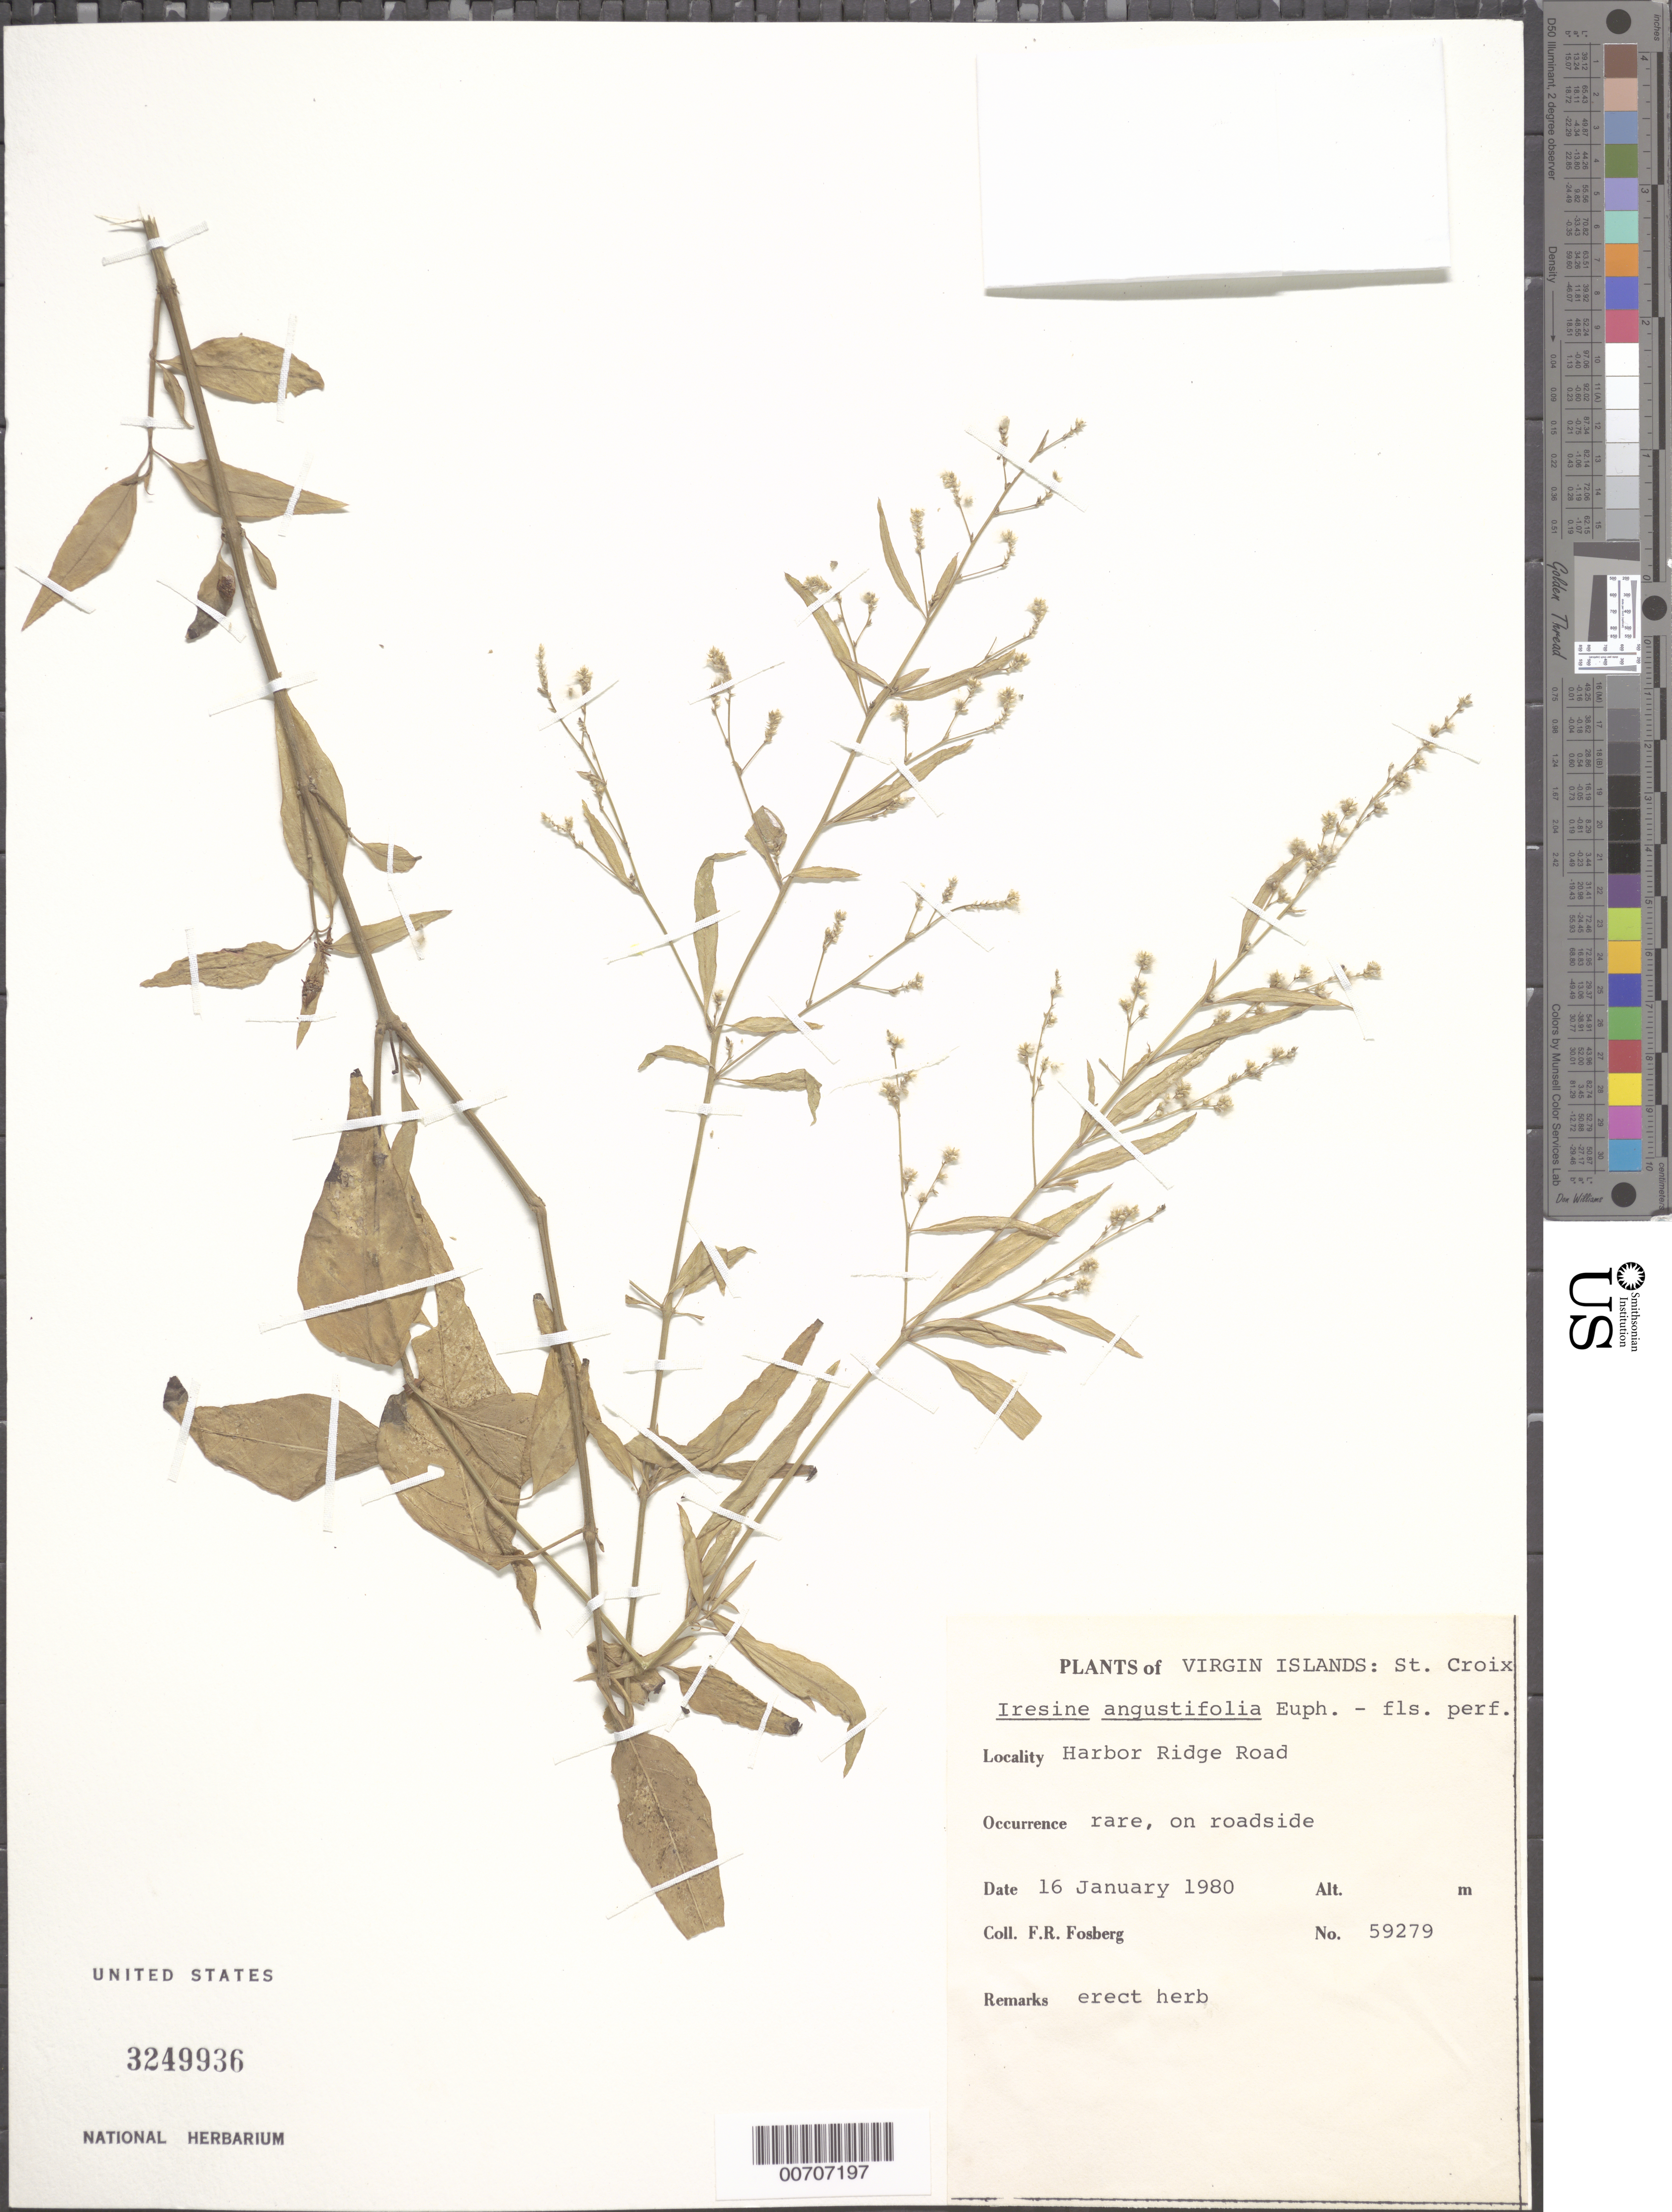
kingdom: Plantae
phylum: Tracheophyta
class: Magnoliopsida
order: Caryophyllales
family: Amaranthaceae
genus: Iresine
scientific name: Iresine angustifolia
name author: Euphrasén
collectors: F. R. Fosberg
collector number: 59279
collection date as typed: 16 Jan 1980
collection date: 1980-01-16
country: U.S. Virgin Islands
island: St. Croix Island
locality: Harbor Ridge Road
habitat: On roadside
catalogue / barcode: US 3249936